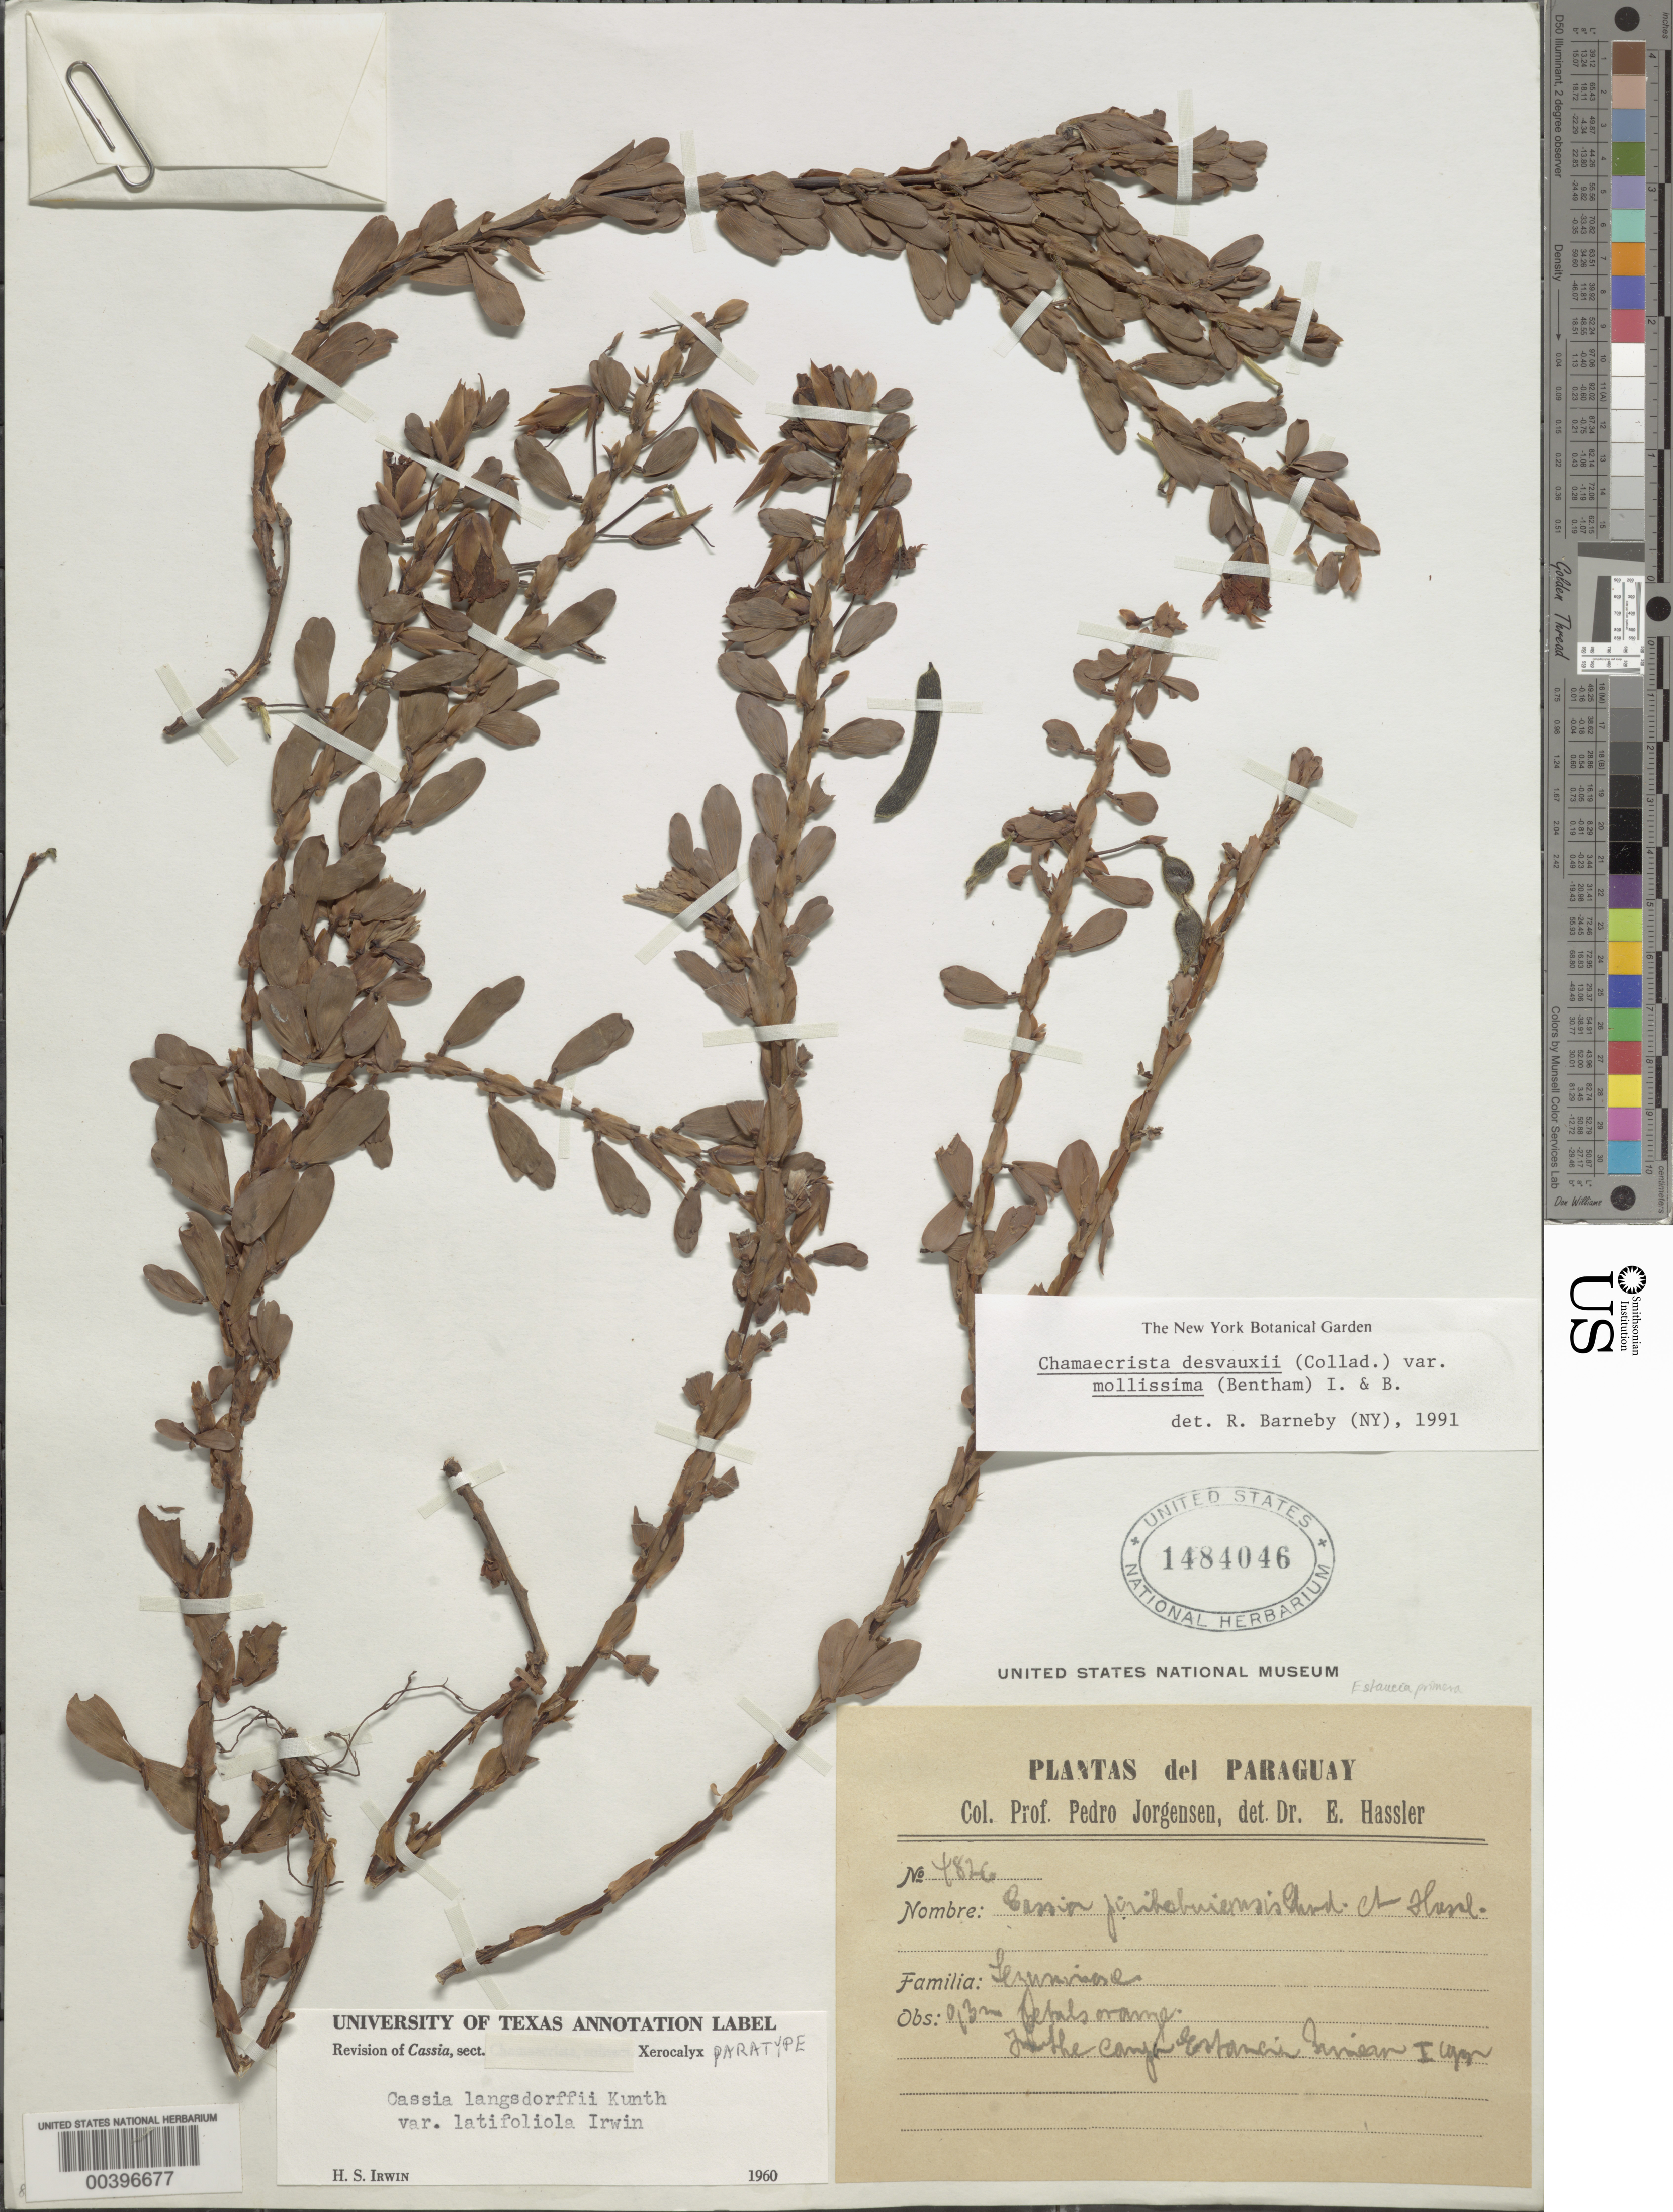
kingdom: Plantae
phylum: Tracheophyta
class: Magnoliopsida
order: Fabales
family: Fabaceae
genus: Chamaecrista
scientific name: Chamaecrista desvauxii var. mollissima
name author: (Benth.) H.S. Irwin & Barneby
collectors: P. Jorgensen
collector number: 4826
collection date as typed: Jan 1932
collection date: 1932-01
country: Paraguay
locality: In the campo estancia primera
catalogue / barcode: US 1484046